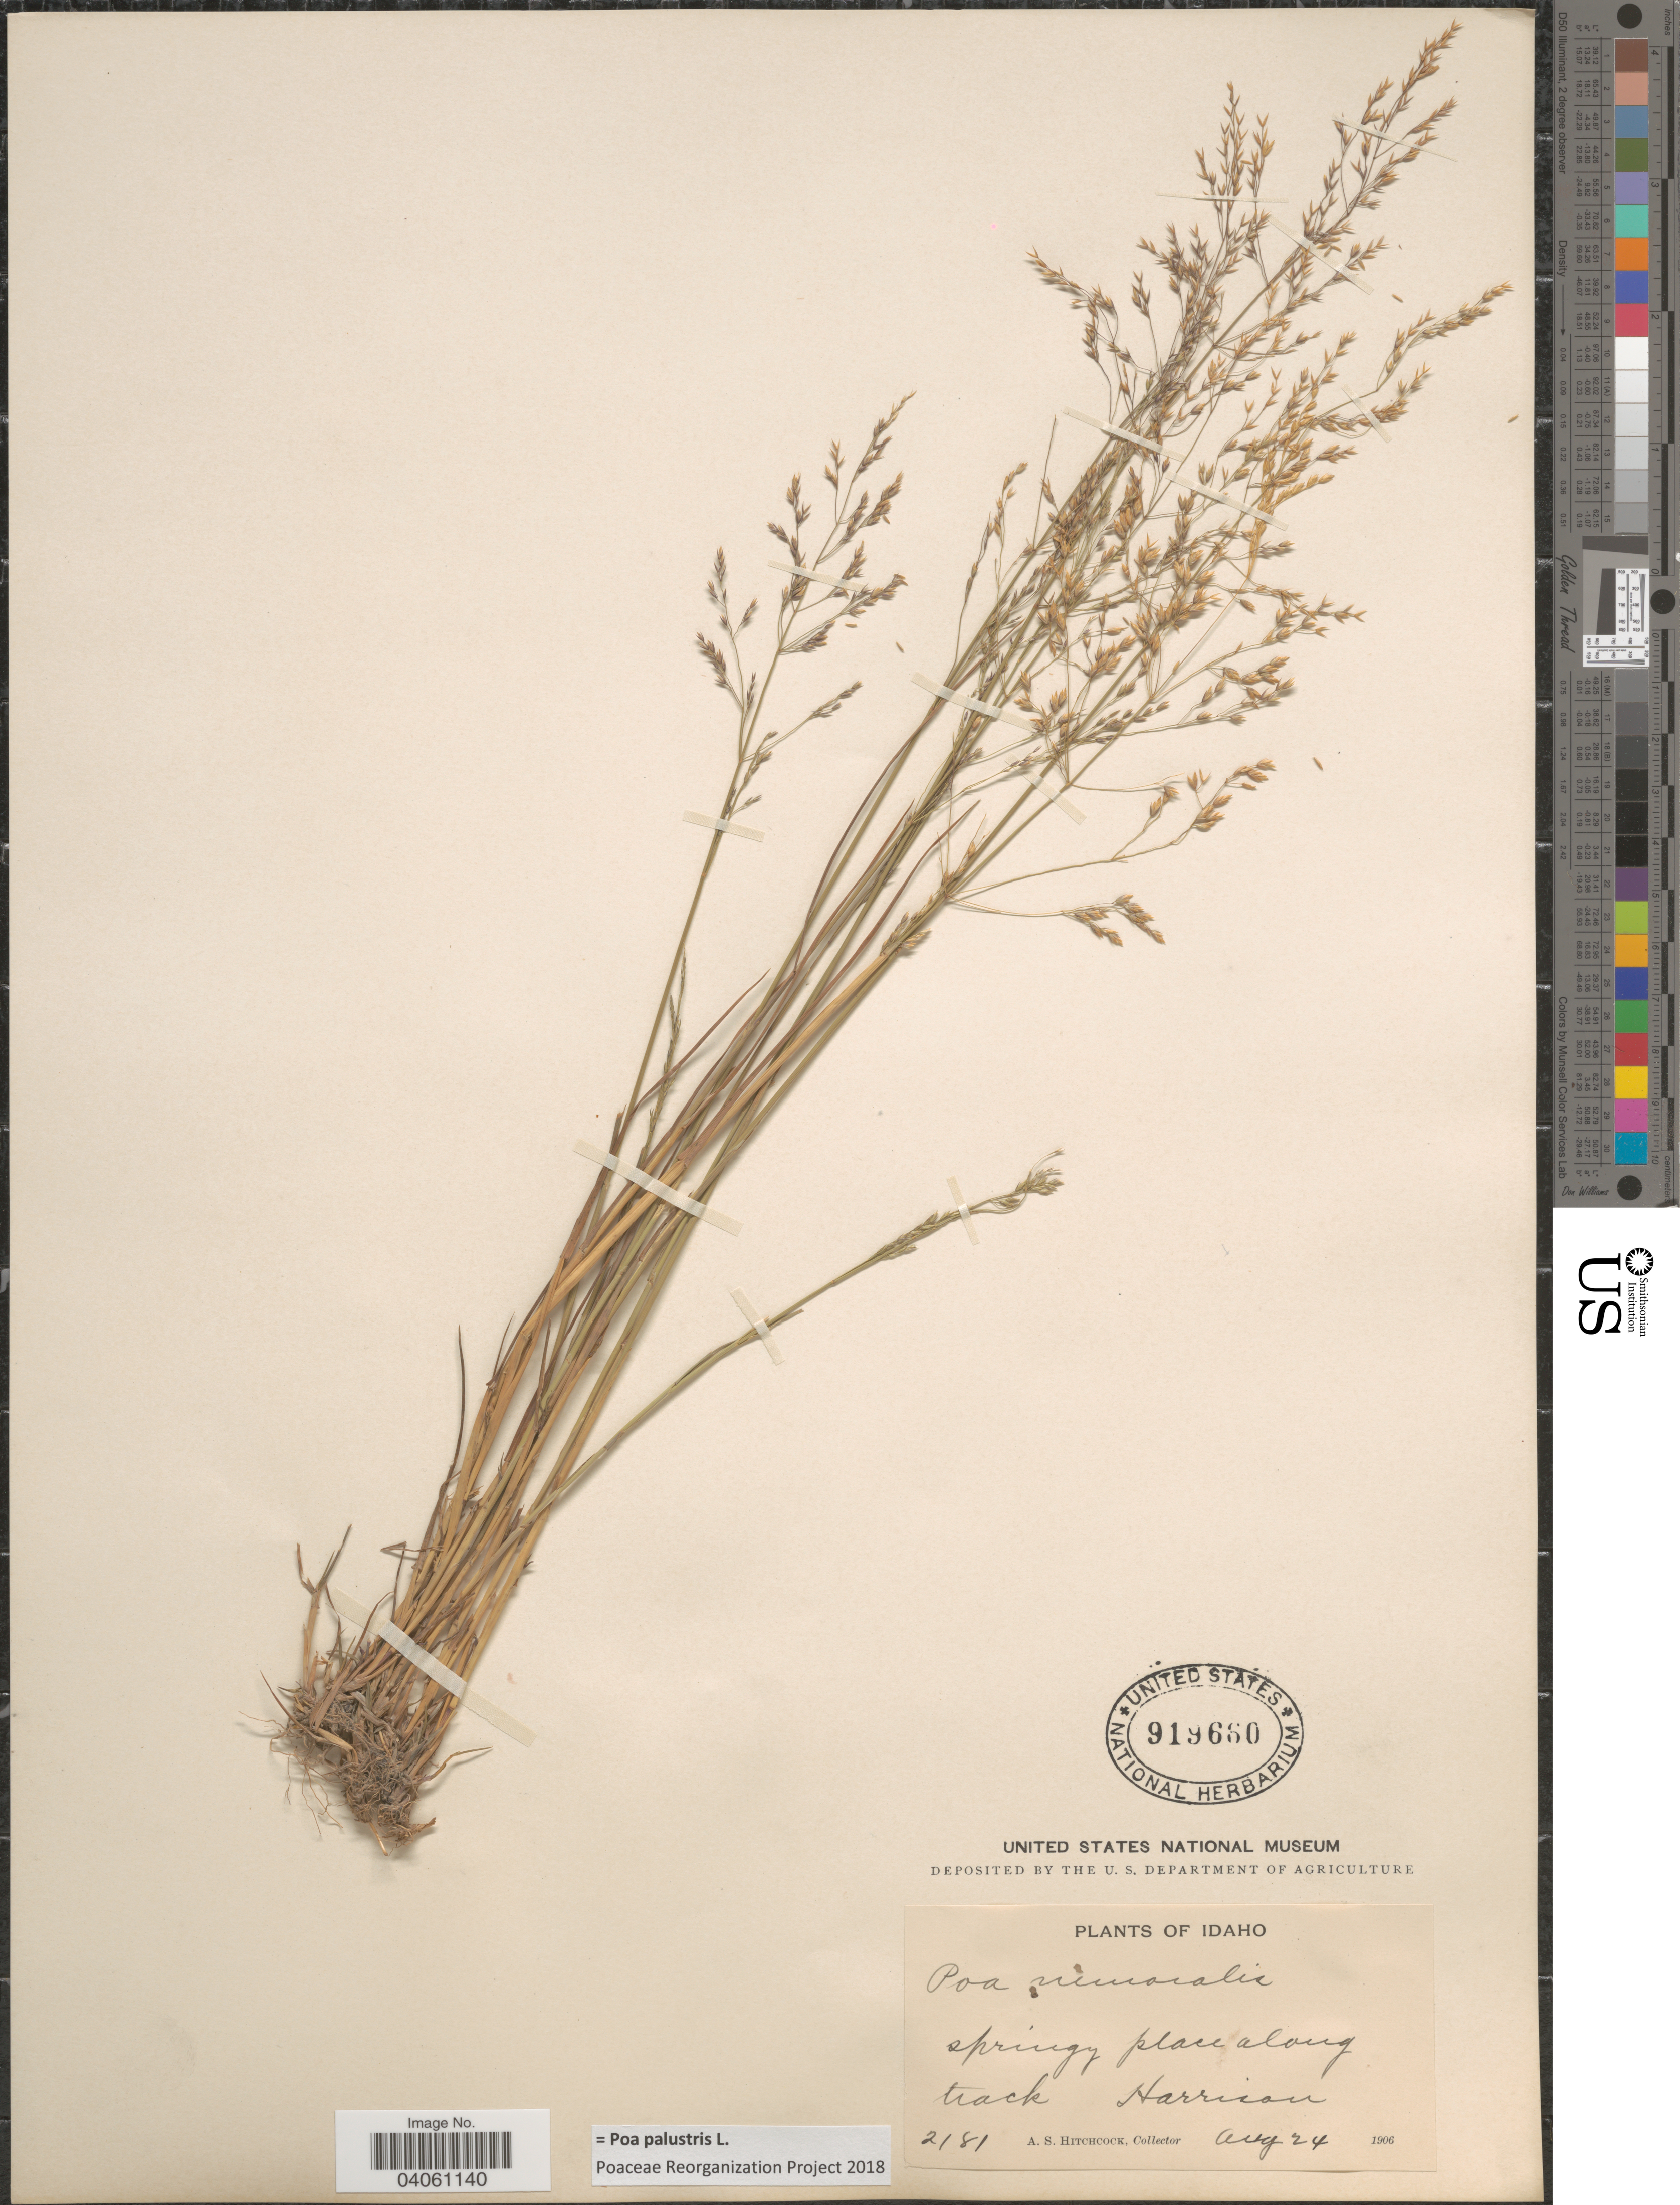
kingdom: Plantae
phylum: Tracheophyta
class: Liliopsida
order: Poales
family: Poaceae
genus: Poa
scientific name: Poa palustris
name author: L.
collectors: A. S. Hitchcock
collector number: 2181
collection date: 1906-08-24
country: United States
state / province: Idaho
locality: Along track, Harrison.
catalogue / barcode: US 919660